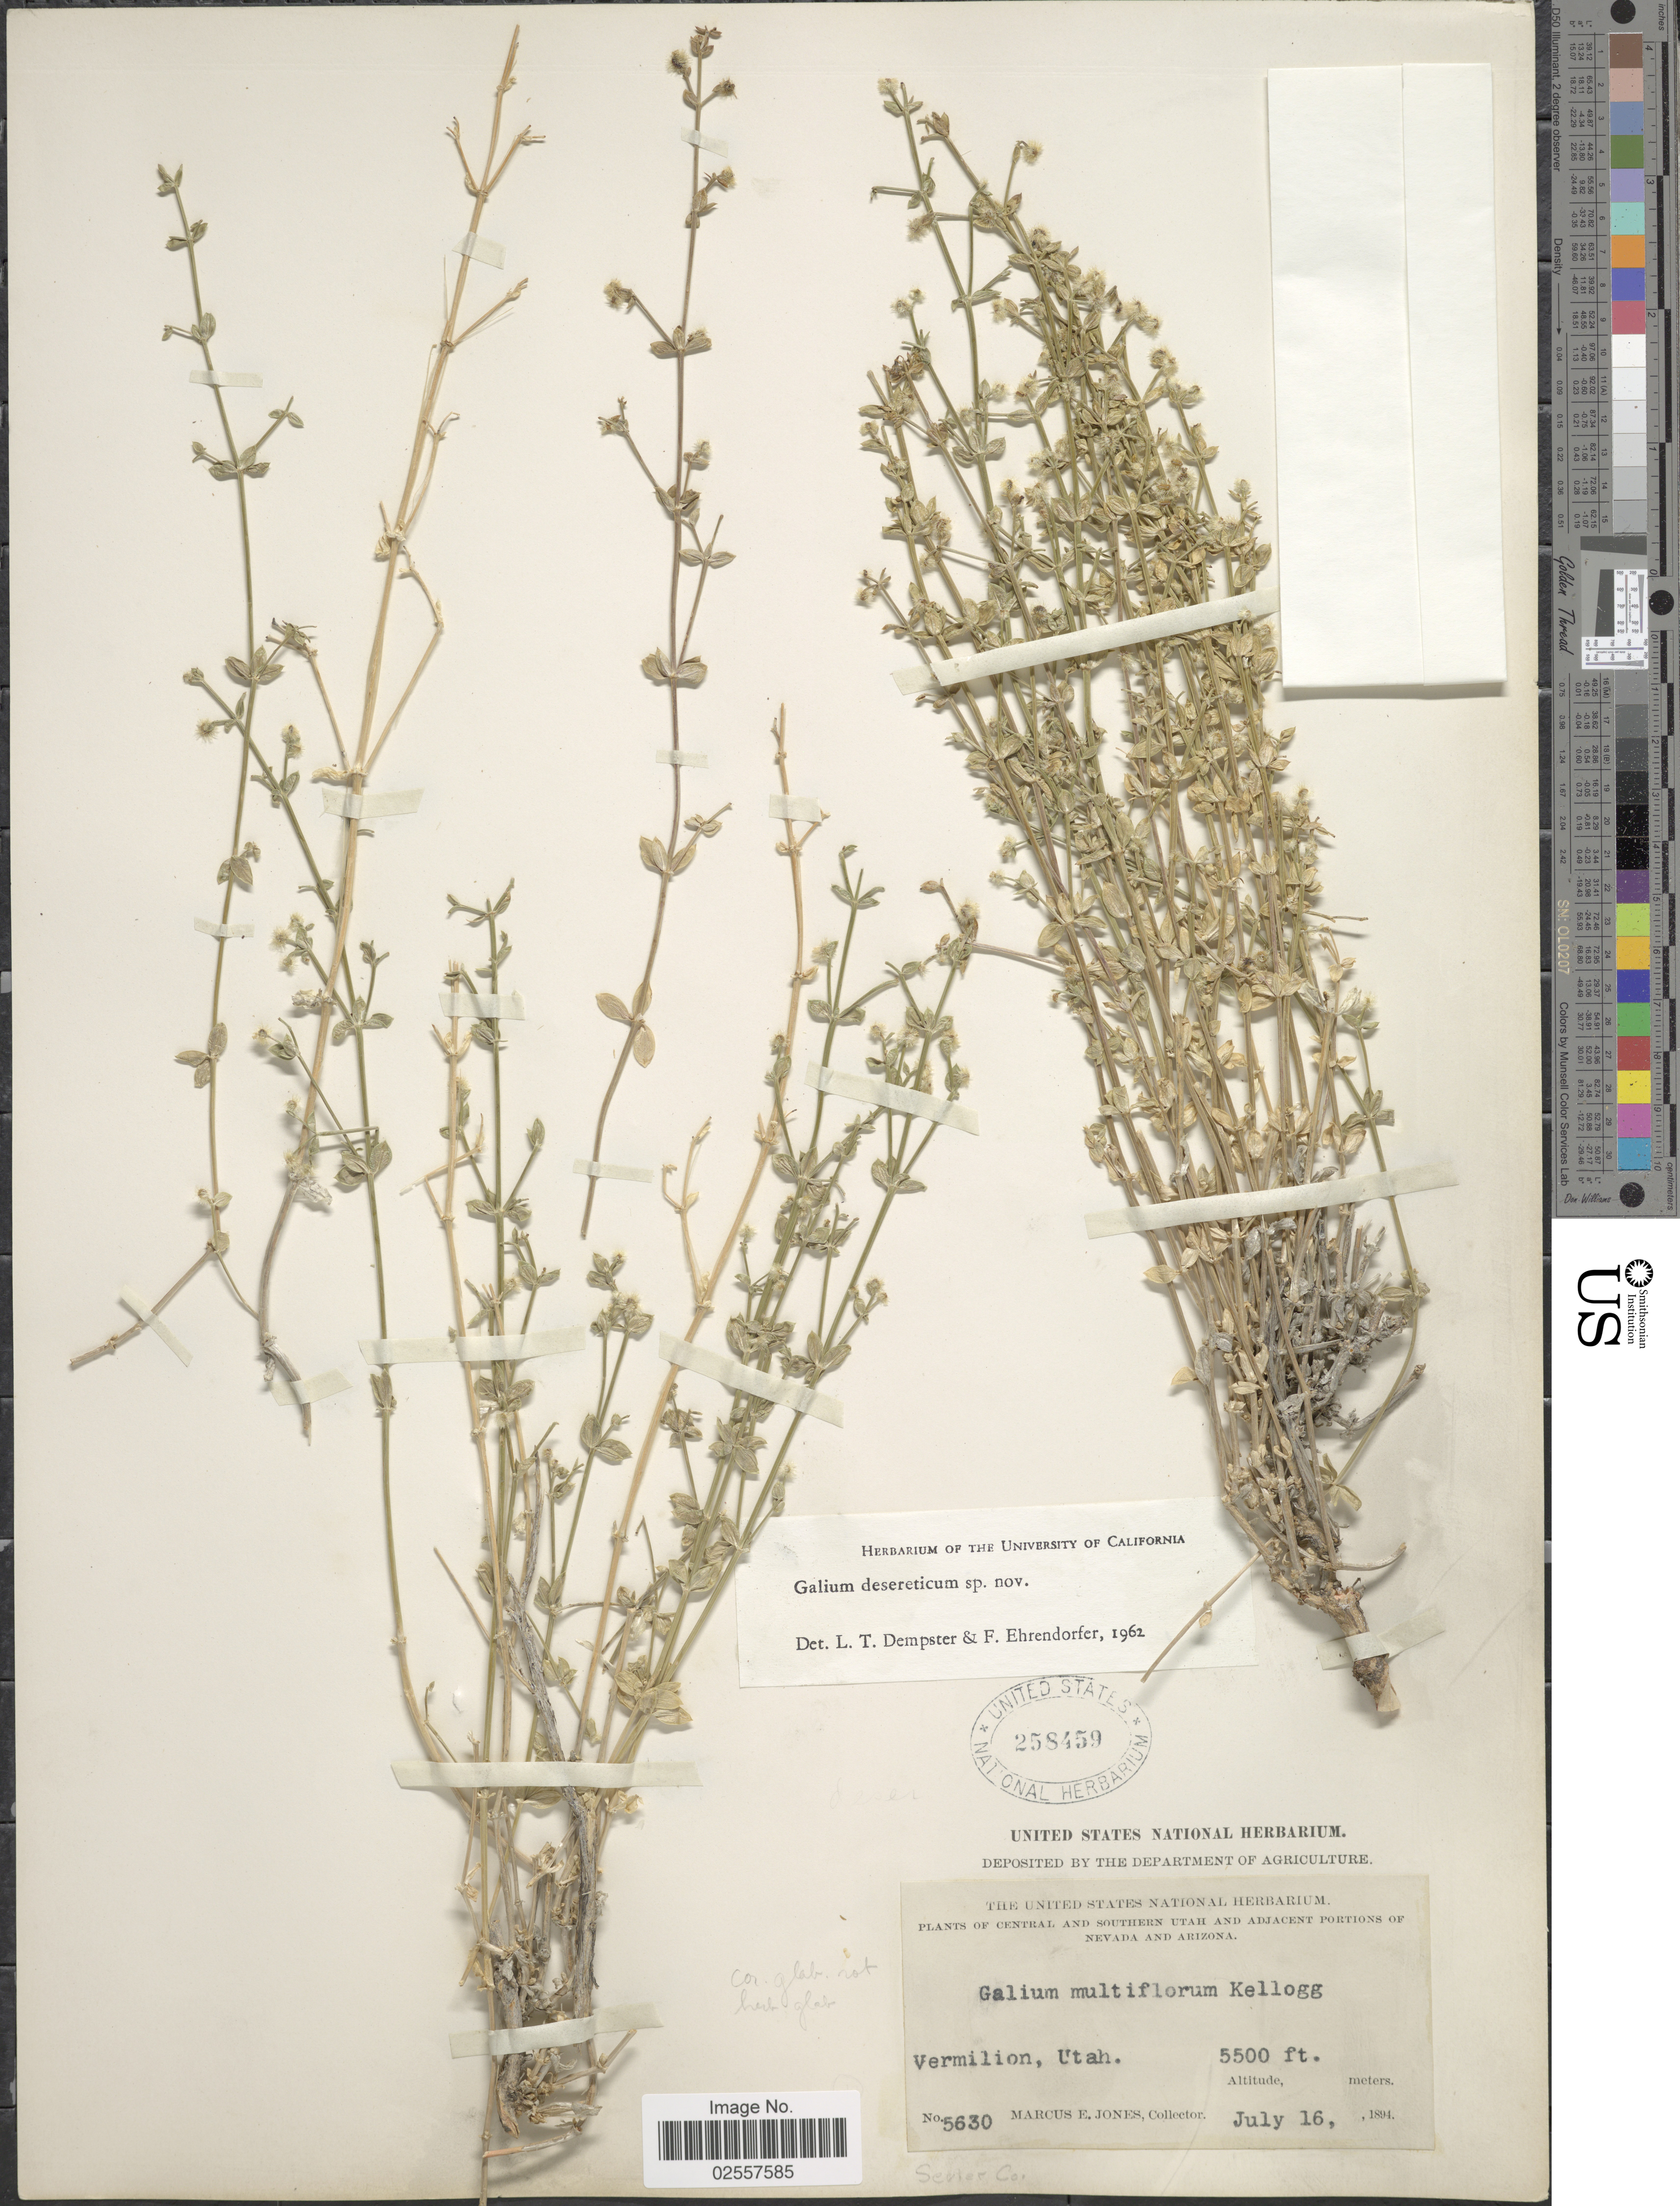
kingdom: Plantae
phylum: Tracheophyta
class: Magnoliopsida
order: Gentianales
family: Rubiaceae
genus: Galium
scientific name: Galium desereticum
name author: Dempster & Ehrend.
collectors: M. E. Jones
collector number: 5630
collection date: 1894-07-16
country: United States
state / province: Utah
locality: Central and Southern Utah and Adjacent Portions of Nevada and Arizona, Vermillion, Sevier Co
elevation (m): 1676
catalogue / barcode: US 258459